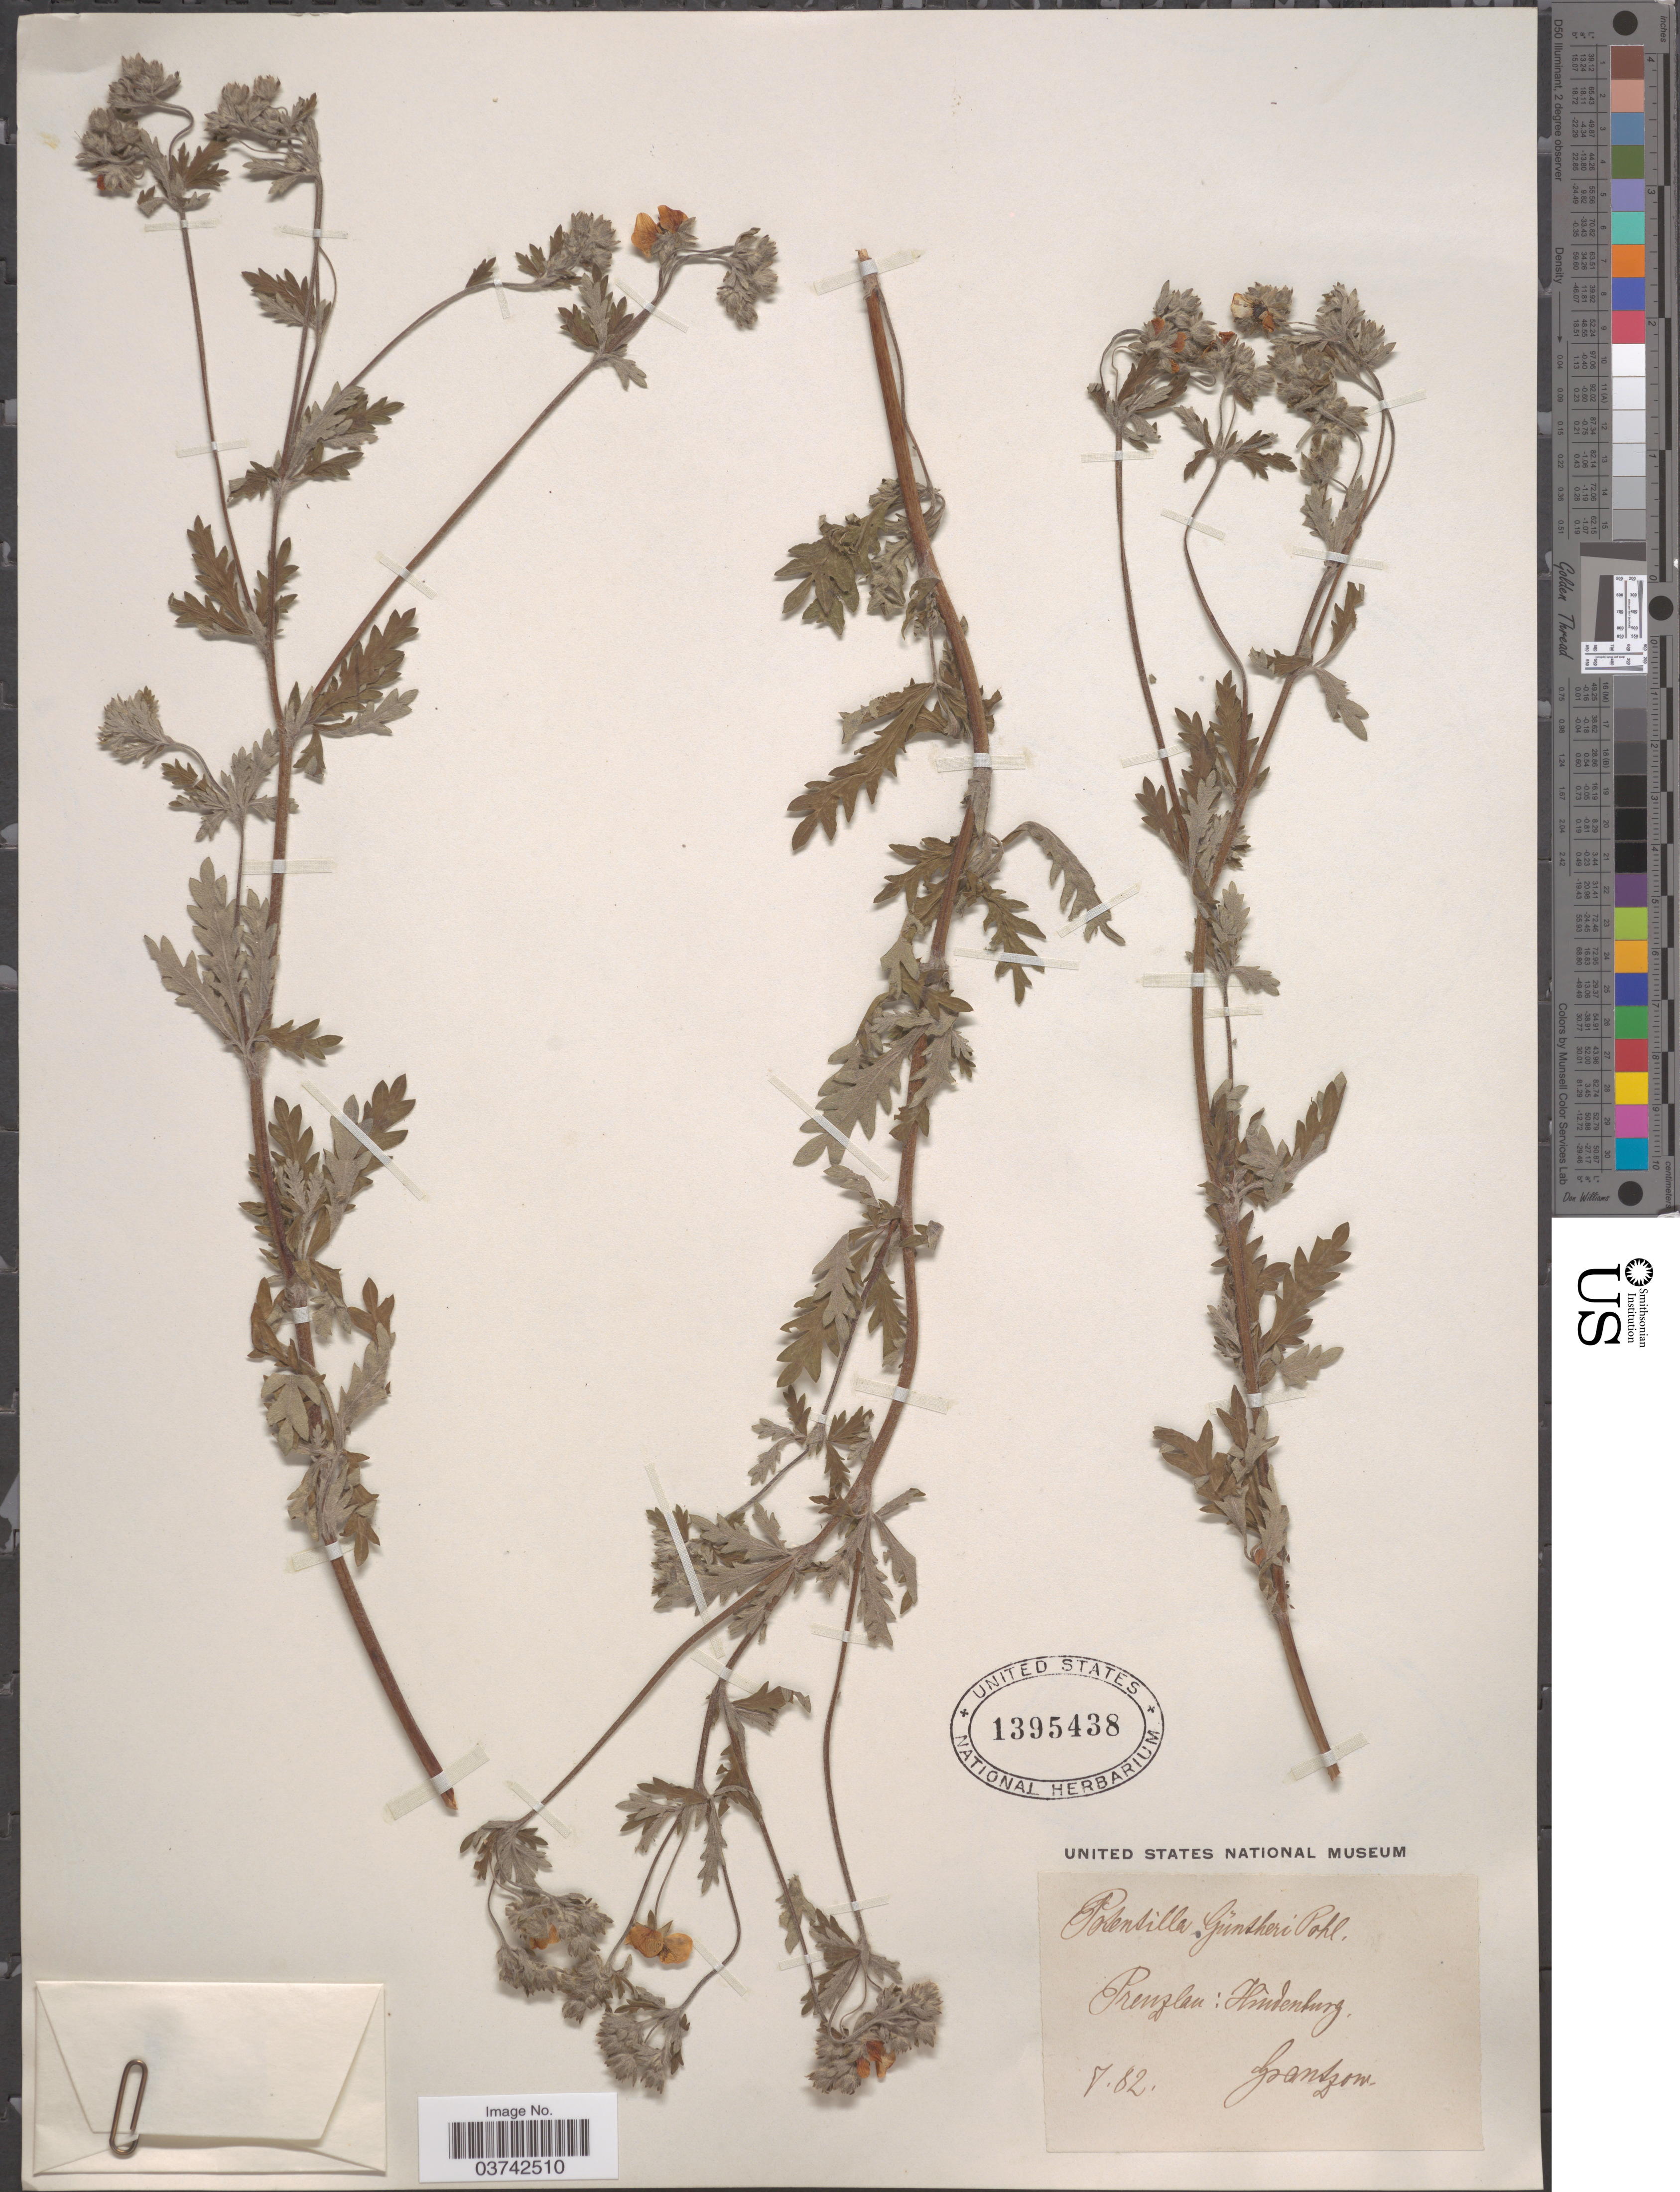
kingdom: Plantae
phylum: Tracheophyta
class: Magnoliopsida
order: Rosales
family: Rosaceae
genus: Potentilla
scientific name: Potentilla guntheri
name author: Auct.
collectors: Grantzow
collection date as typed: Transcribed d/m/y: /7/82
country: Germany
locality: Prenzlau: Hindenburg.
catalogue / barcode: US 1395438